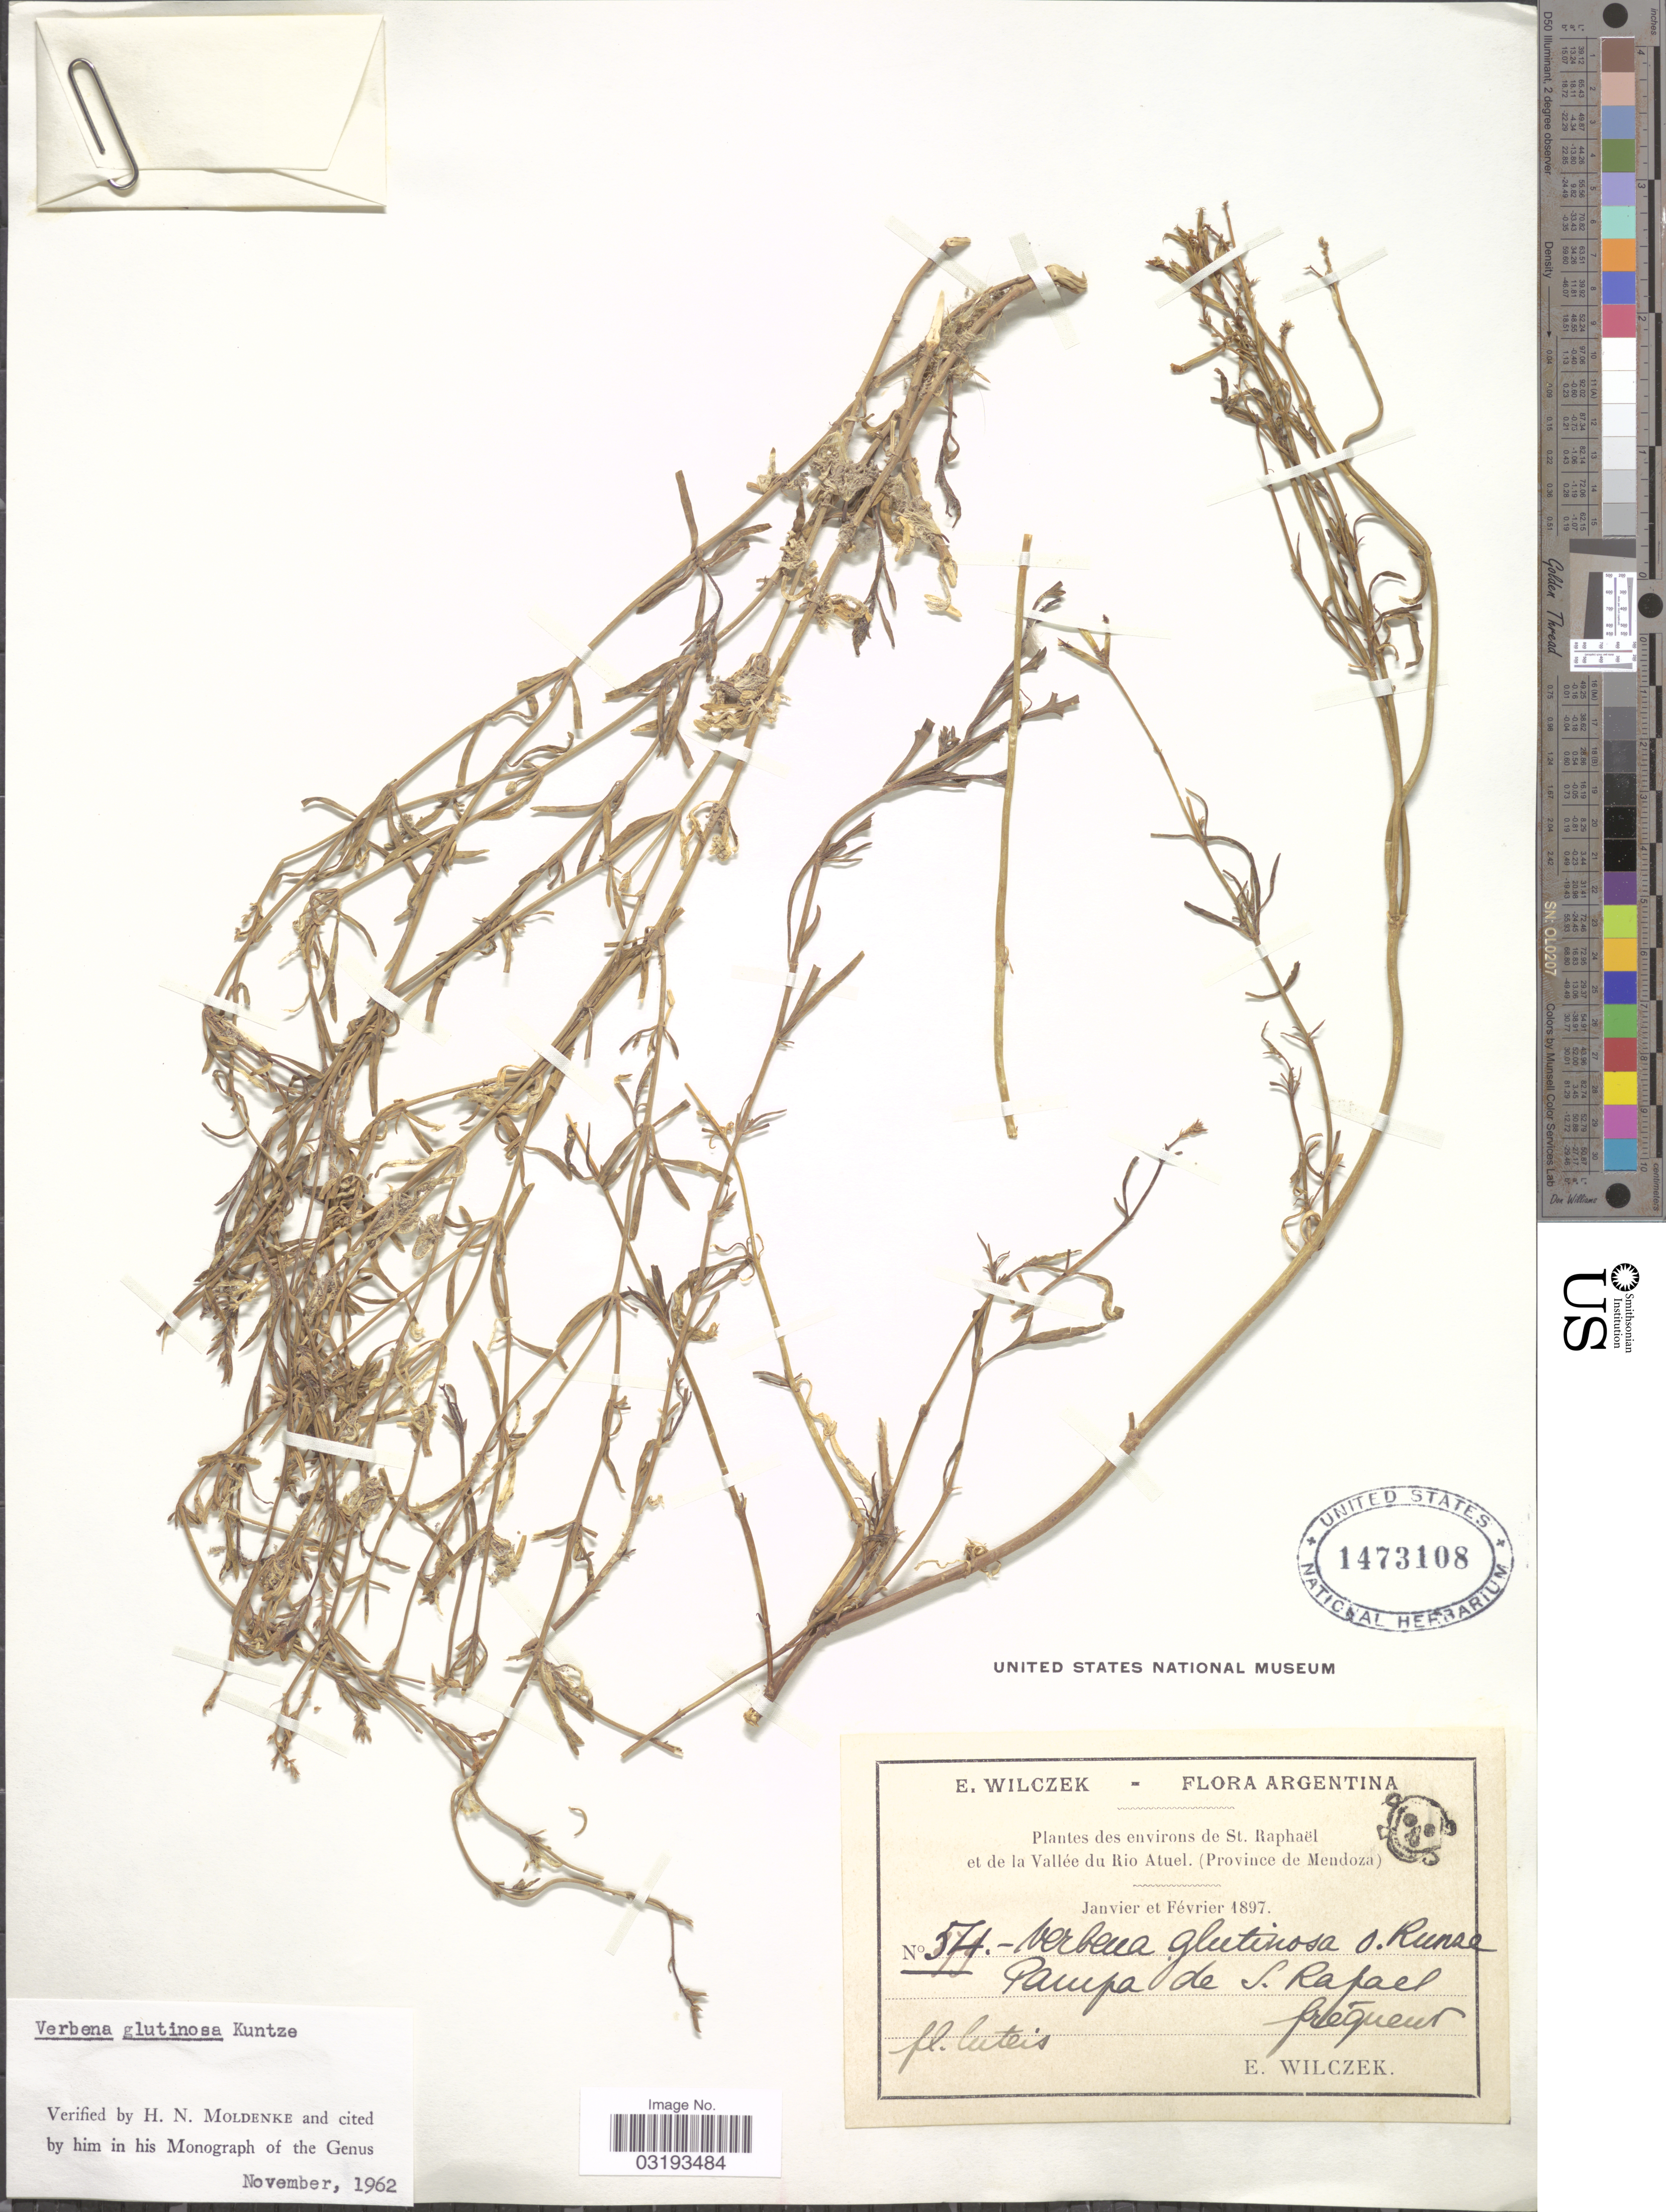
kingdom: Plantae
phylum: Tracheophyta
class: Magnoliopsida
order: Lamiales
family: Verbenaceae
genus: Verbena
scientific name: Verbena glutinosa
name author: Kuntze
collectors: E. Wilczek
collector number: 54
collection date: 1897-01/1897-02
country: Argentina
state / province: Mendoza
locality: Environs de St. Raphaël et de la Vallée du Rio Atuel. Pampa de S. Rafael.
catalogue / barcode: US 1473108